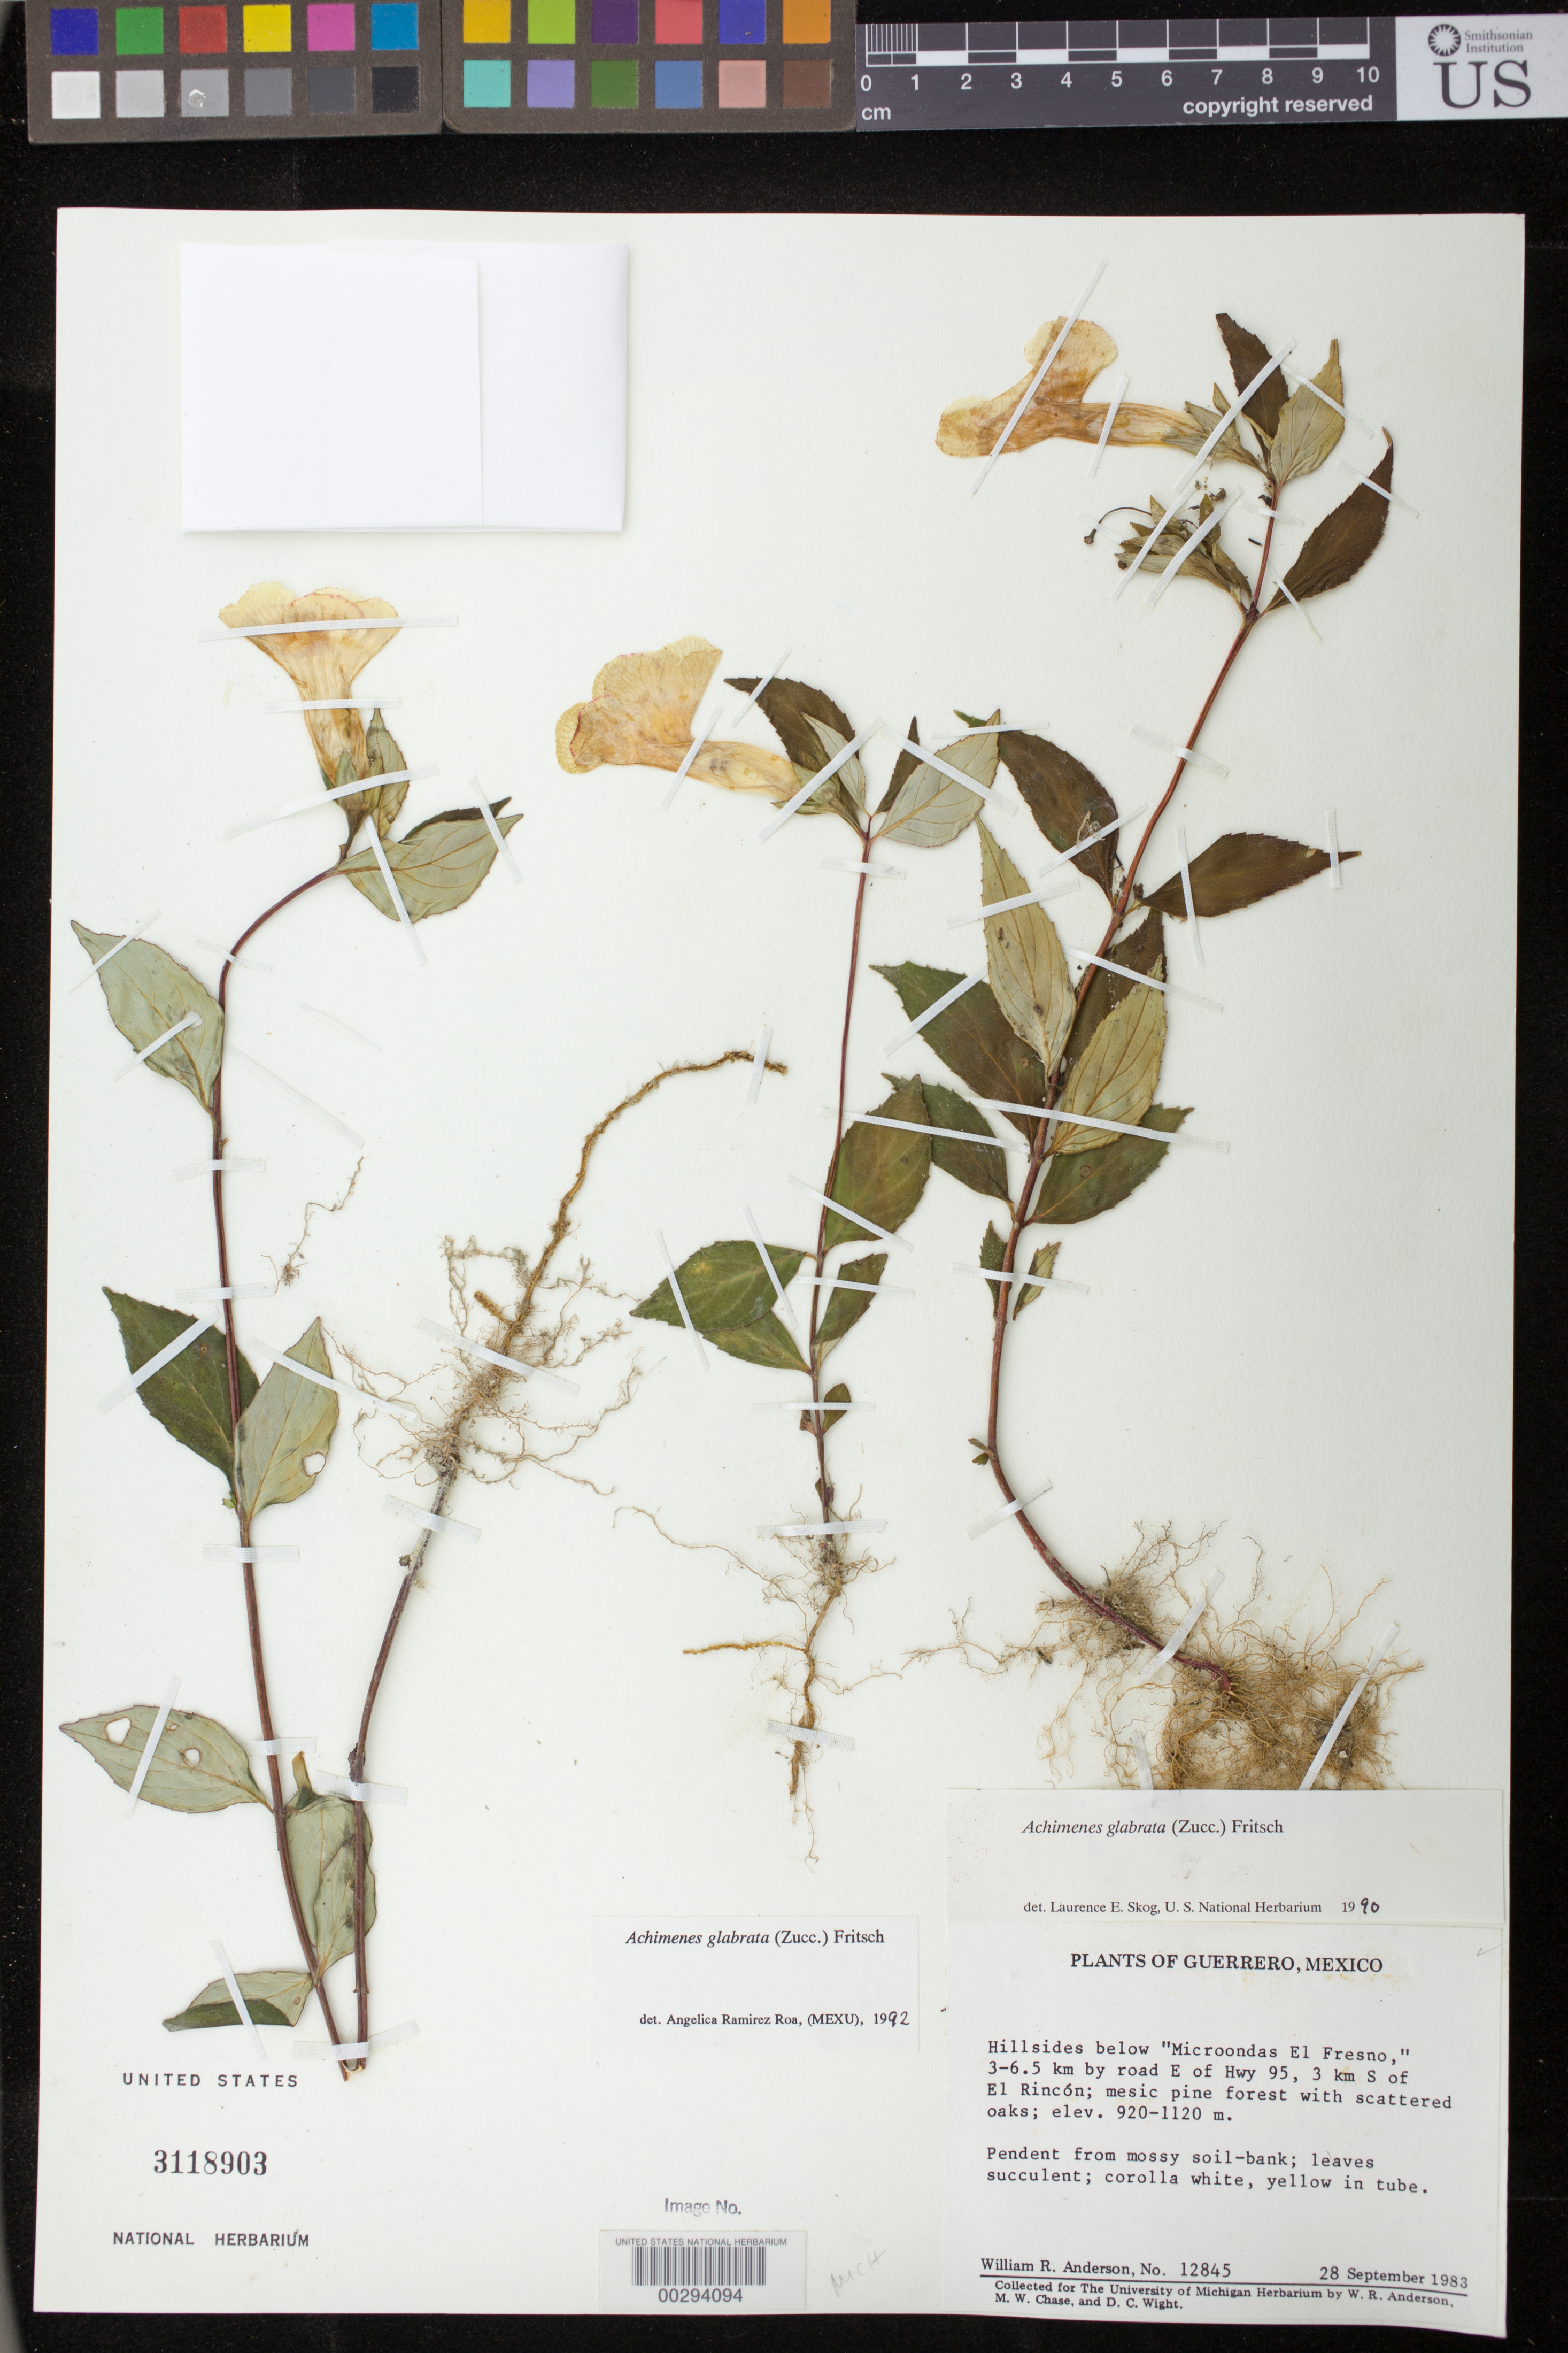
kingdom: Plantae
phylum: Tracheophyta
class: Magnoliopsida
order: Lamiales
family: Gesneriaceae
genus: Achimenes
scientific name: Achimenes glabrata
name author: (Zucc.) Fritsch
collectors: W. R. Anderson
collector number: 12845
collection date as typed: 28 Sep 1983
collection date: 1983-09-28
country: Mexico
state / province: Guerrero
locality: Hillsides below "Microondas el Fresno," 3-6.5 km by road E of hwy 95, 3 km S of El Rincon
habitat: Mesic pine forest with scattered oaks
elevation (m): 920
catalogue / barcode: US 3118903